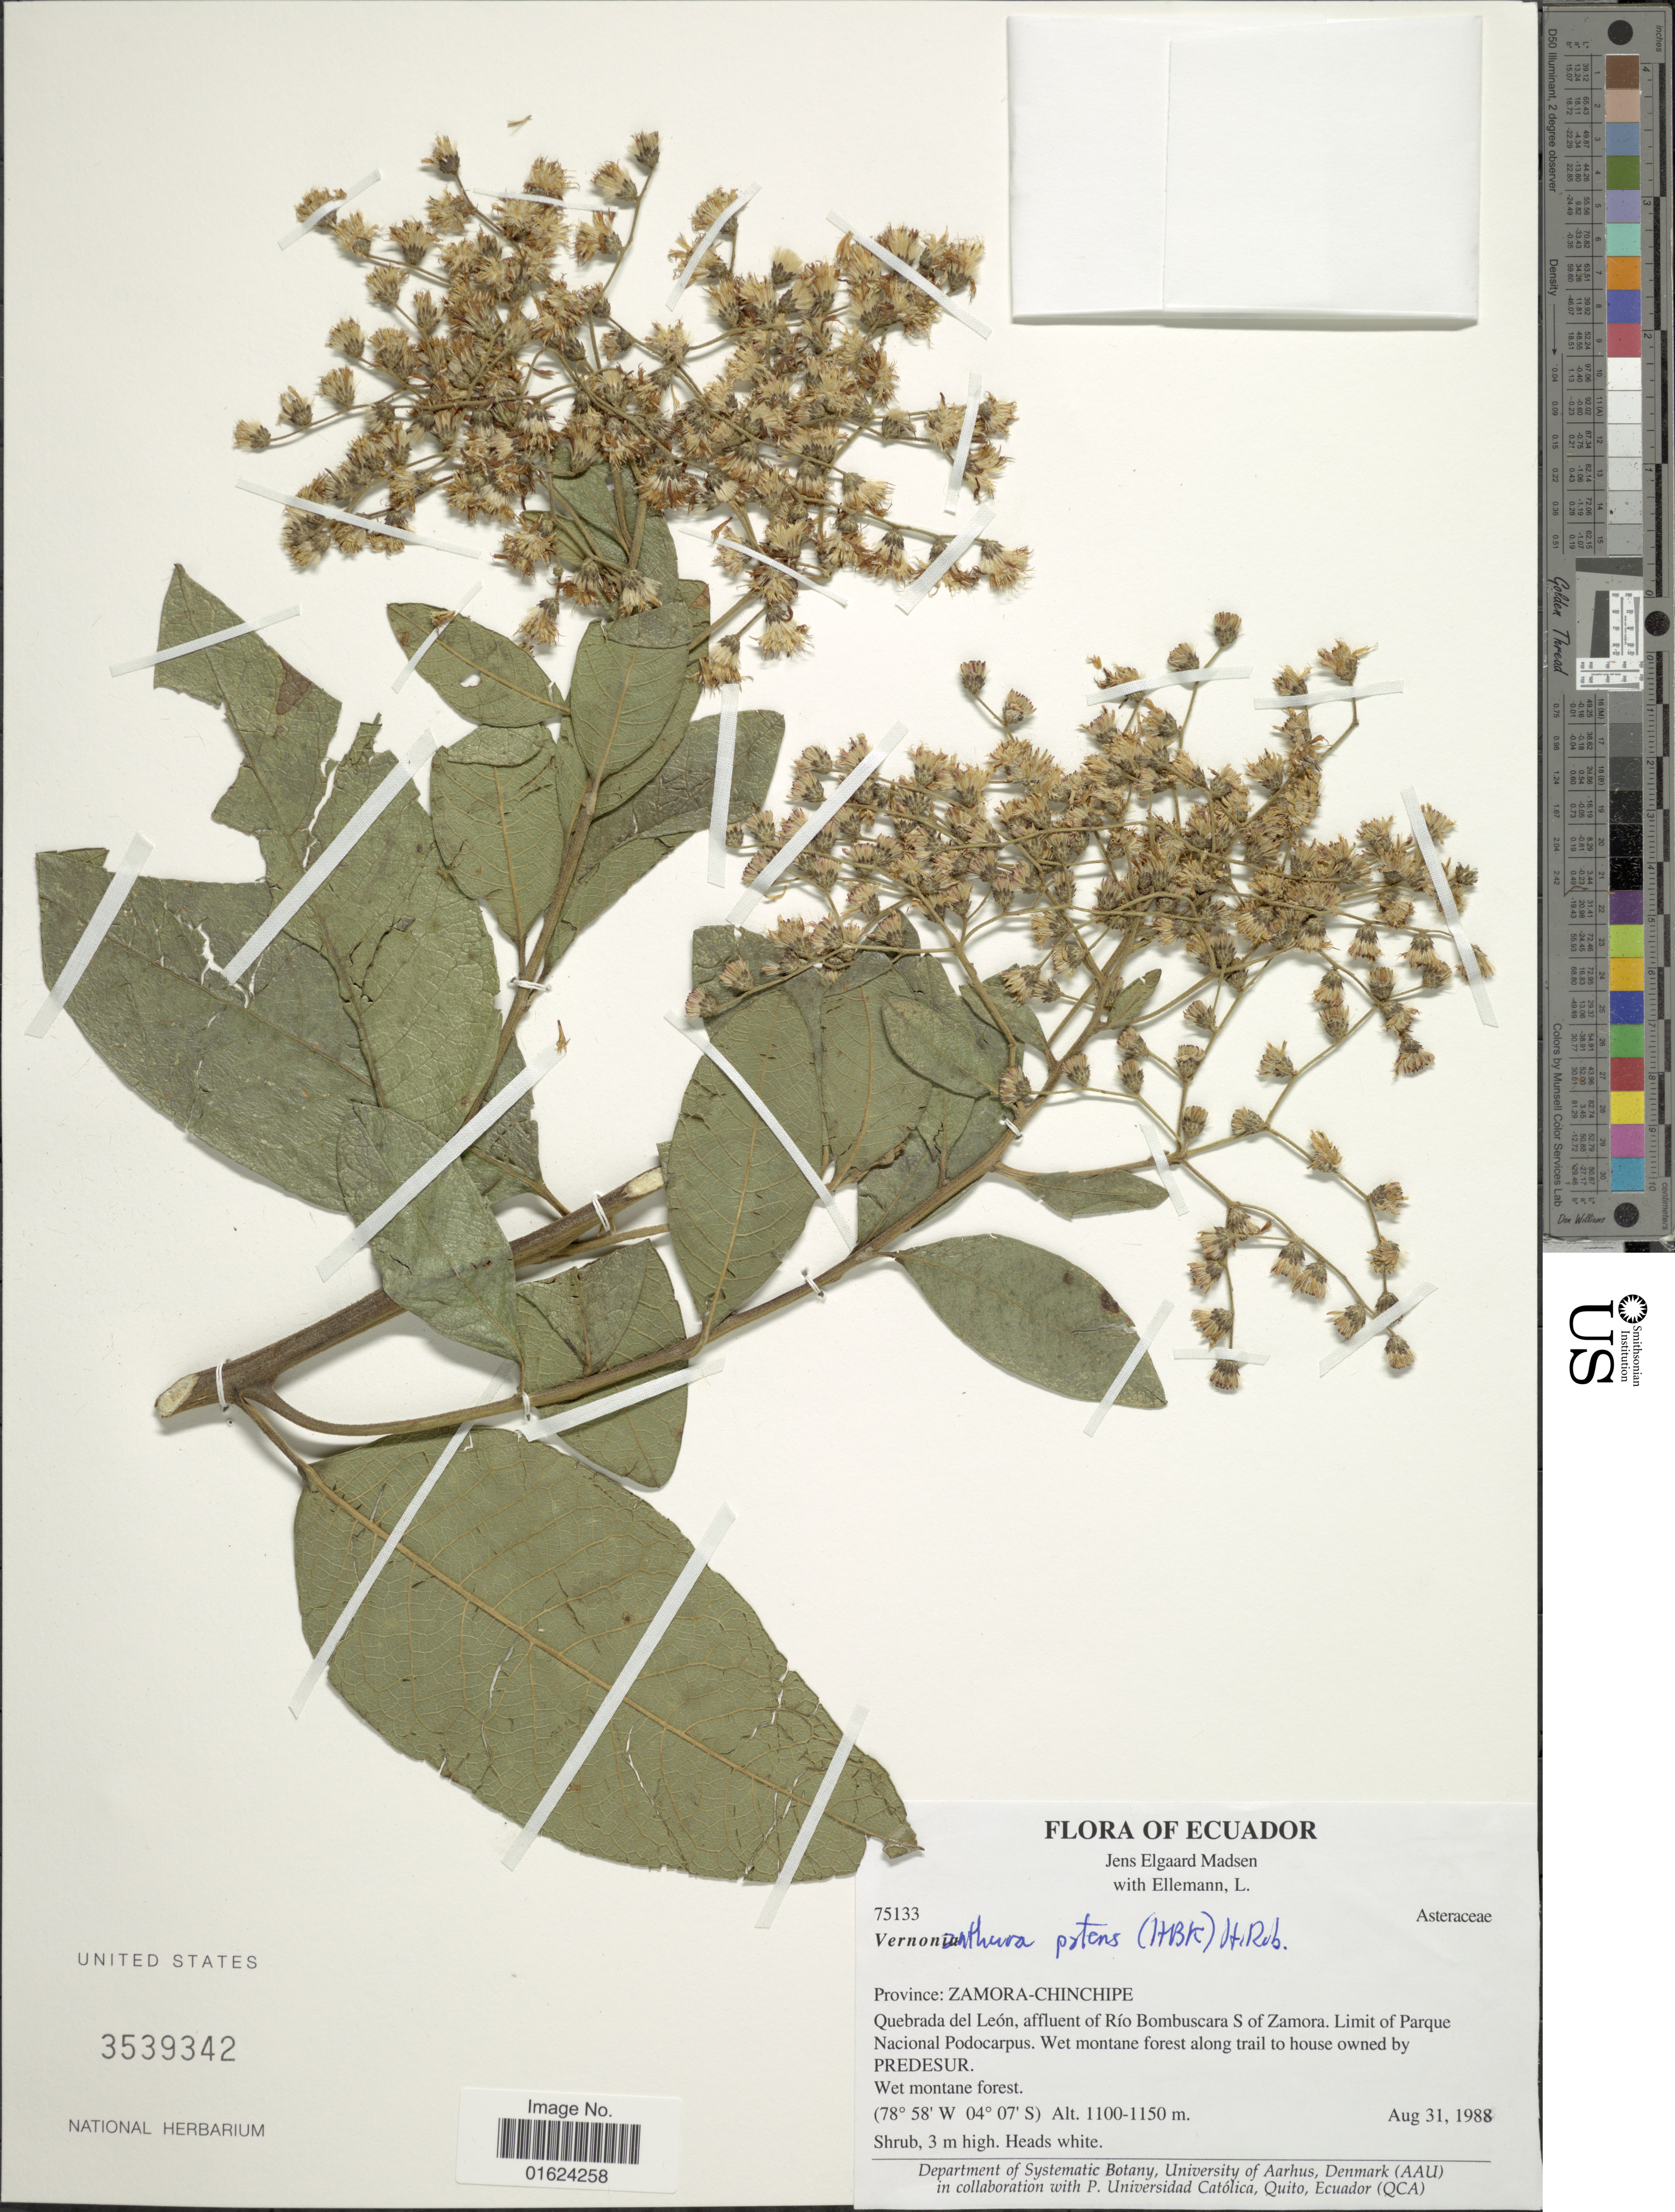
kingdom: Plantae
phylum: Tracheophyta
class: Magnoliopsida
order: Asterales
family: Asteraceae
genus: Vernonanthura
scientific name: Vernonanthura patens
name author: (Kunth) H. Rob.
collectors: J. E. Madsen & L. Ellemann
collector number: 75133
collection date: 1988-08-31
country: Ecuador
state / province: Zamora-Chinchipe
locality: Province: Zamora-Chinchipe. Quebrada del Leon, affluent of Rio Bombuscara S of Zamora, Limit of Parque Nacional Podocarpus.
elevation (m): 1100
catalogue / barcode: US 3539342